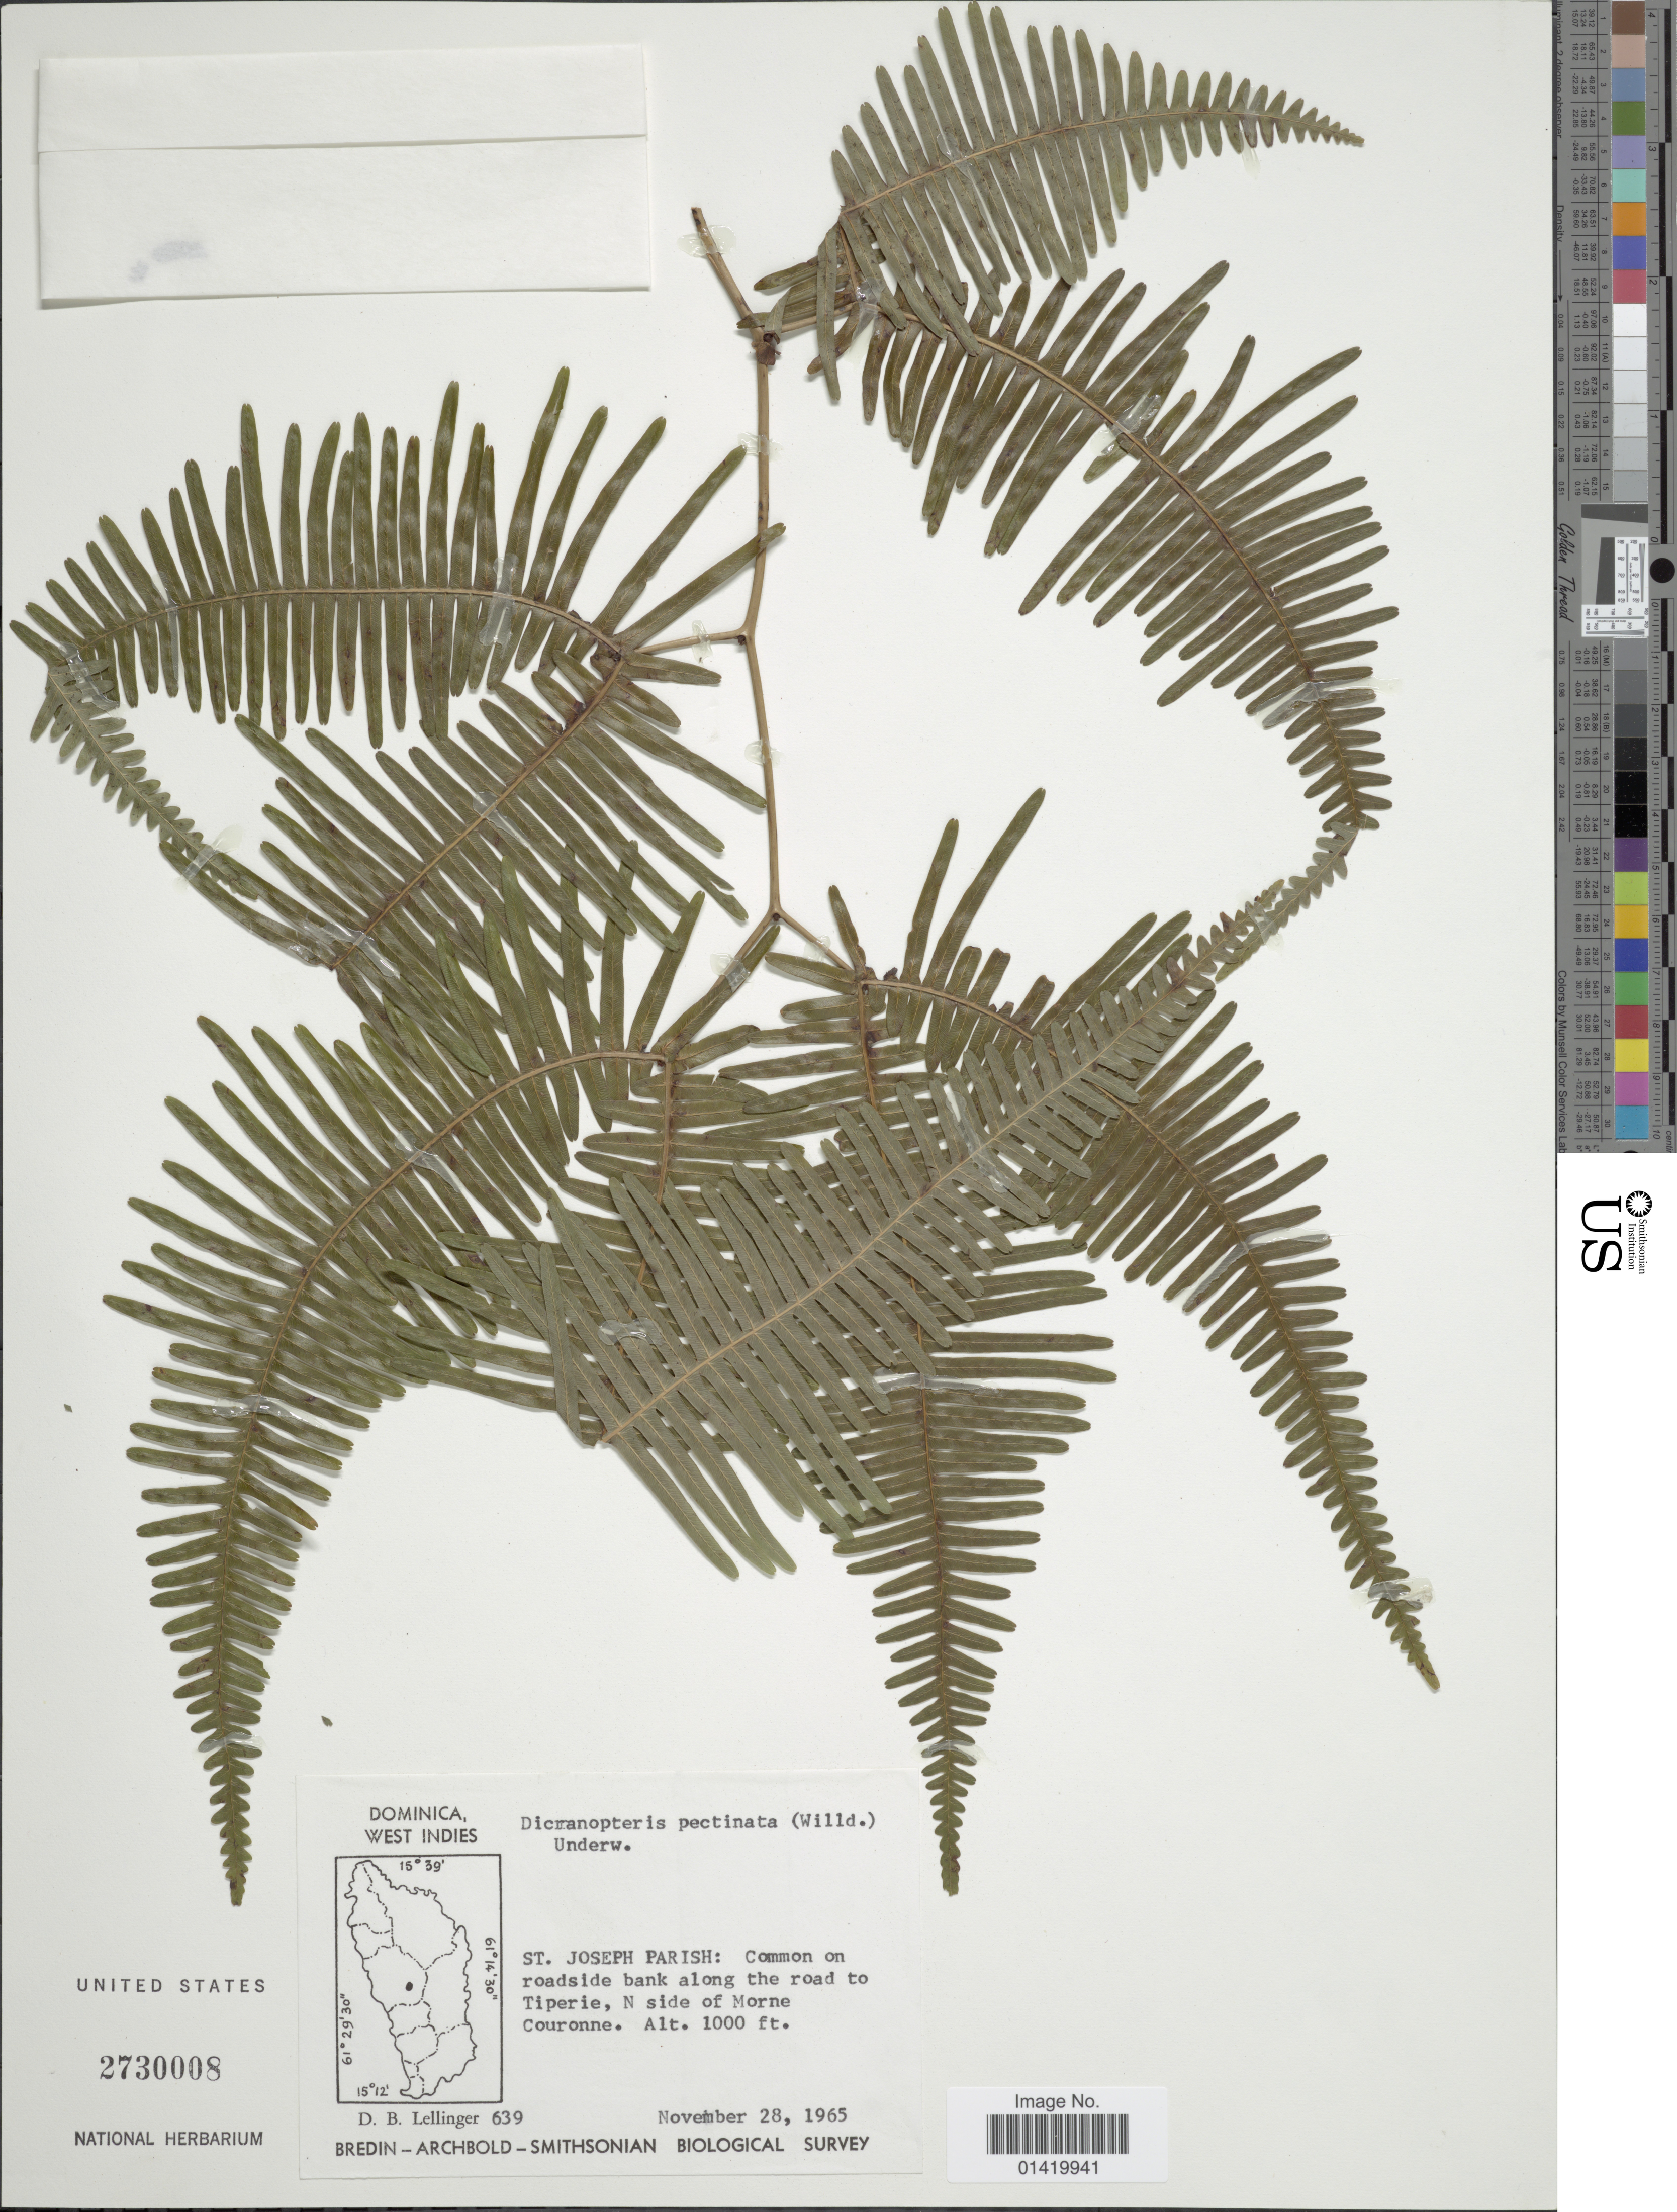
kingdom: Plantae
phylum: Tracheophyta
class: Polypodiopsida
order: Gleicheniales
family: Gleicheniaceae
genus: Gleichenella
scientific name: Gleichenella pectinata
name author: (Willd.) Ching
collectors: D. B. Lellinger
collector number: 639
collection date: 1965-11-28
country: Dominica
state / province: St. Joseph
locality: St Joseph Paris: Common on roadside bank along the road to Tiperie, N side of Morne Couronne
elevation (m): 305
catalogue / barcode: US 2730008